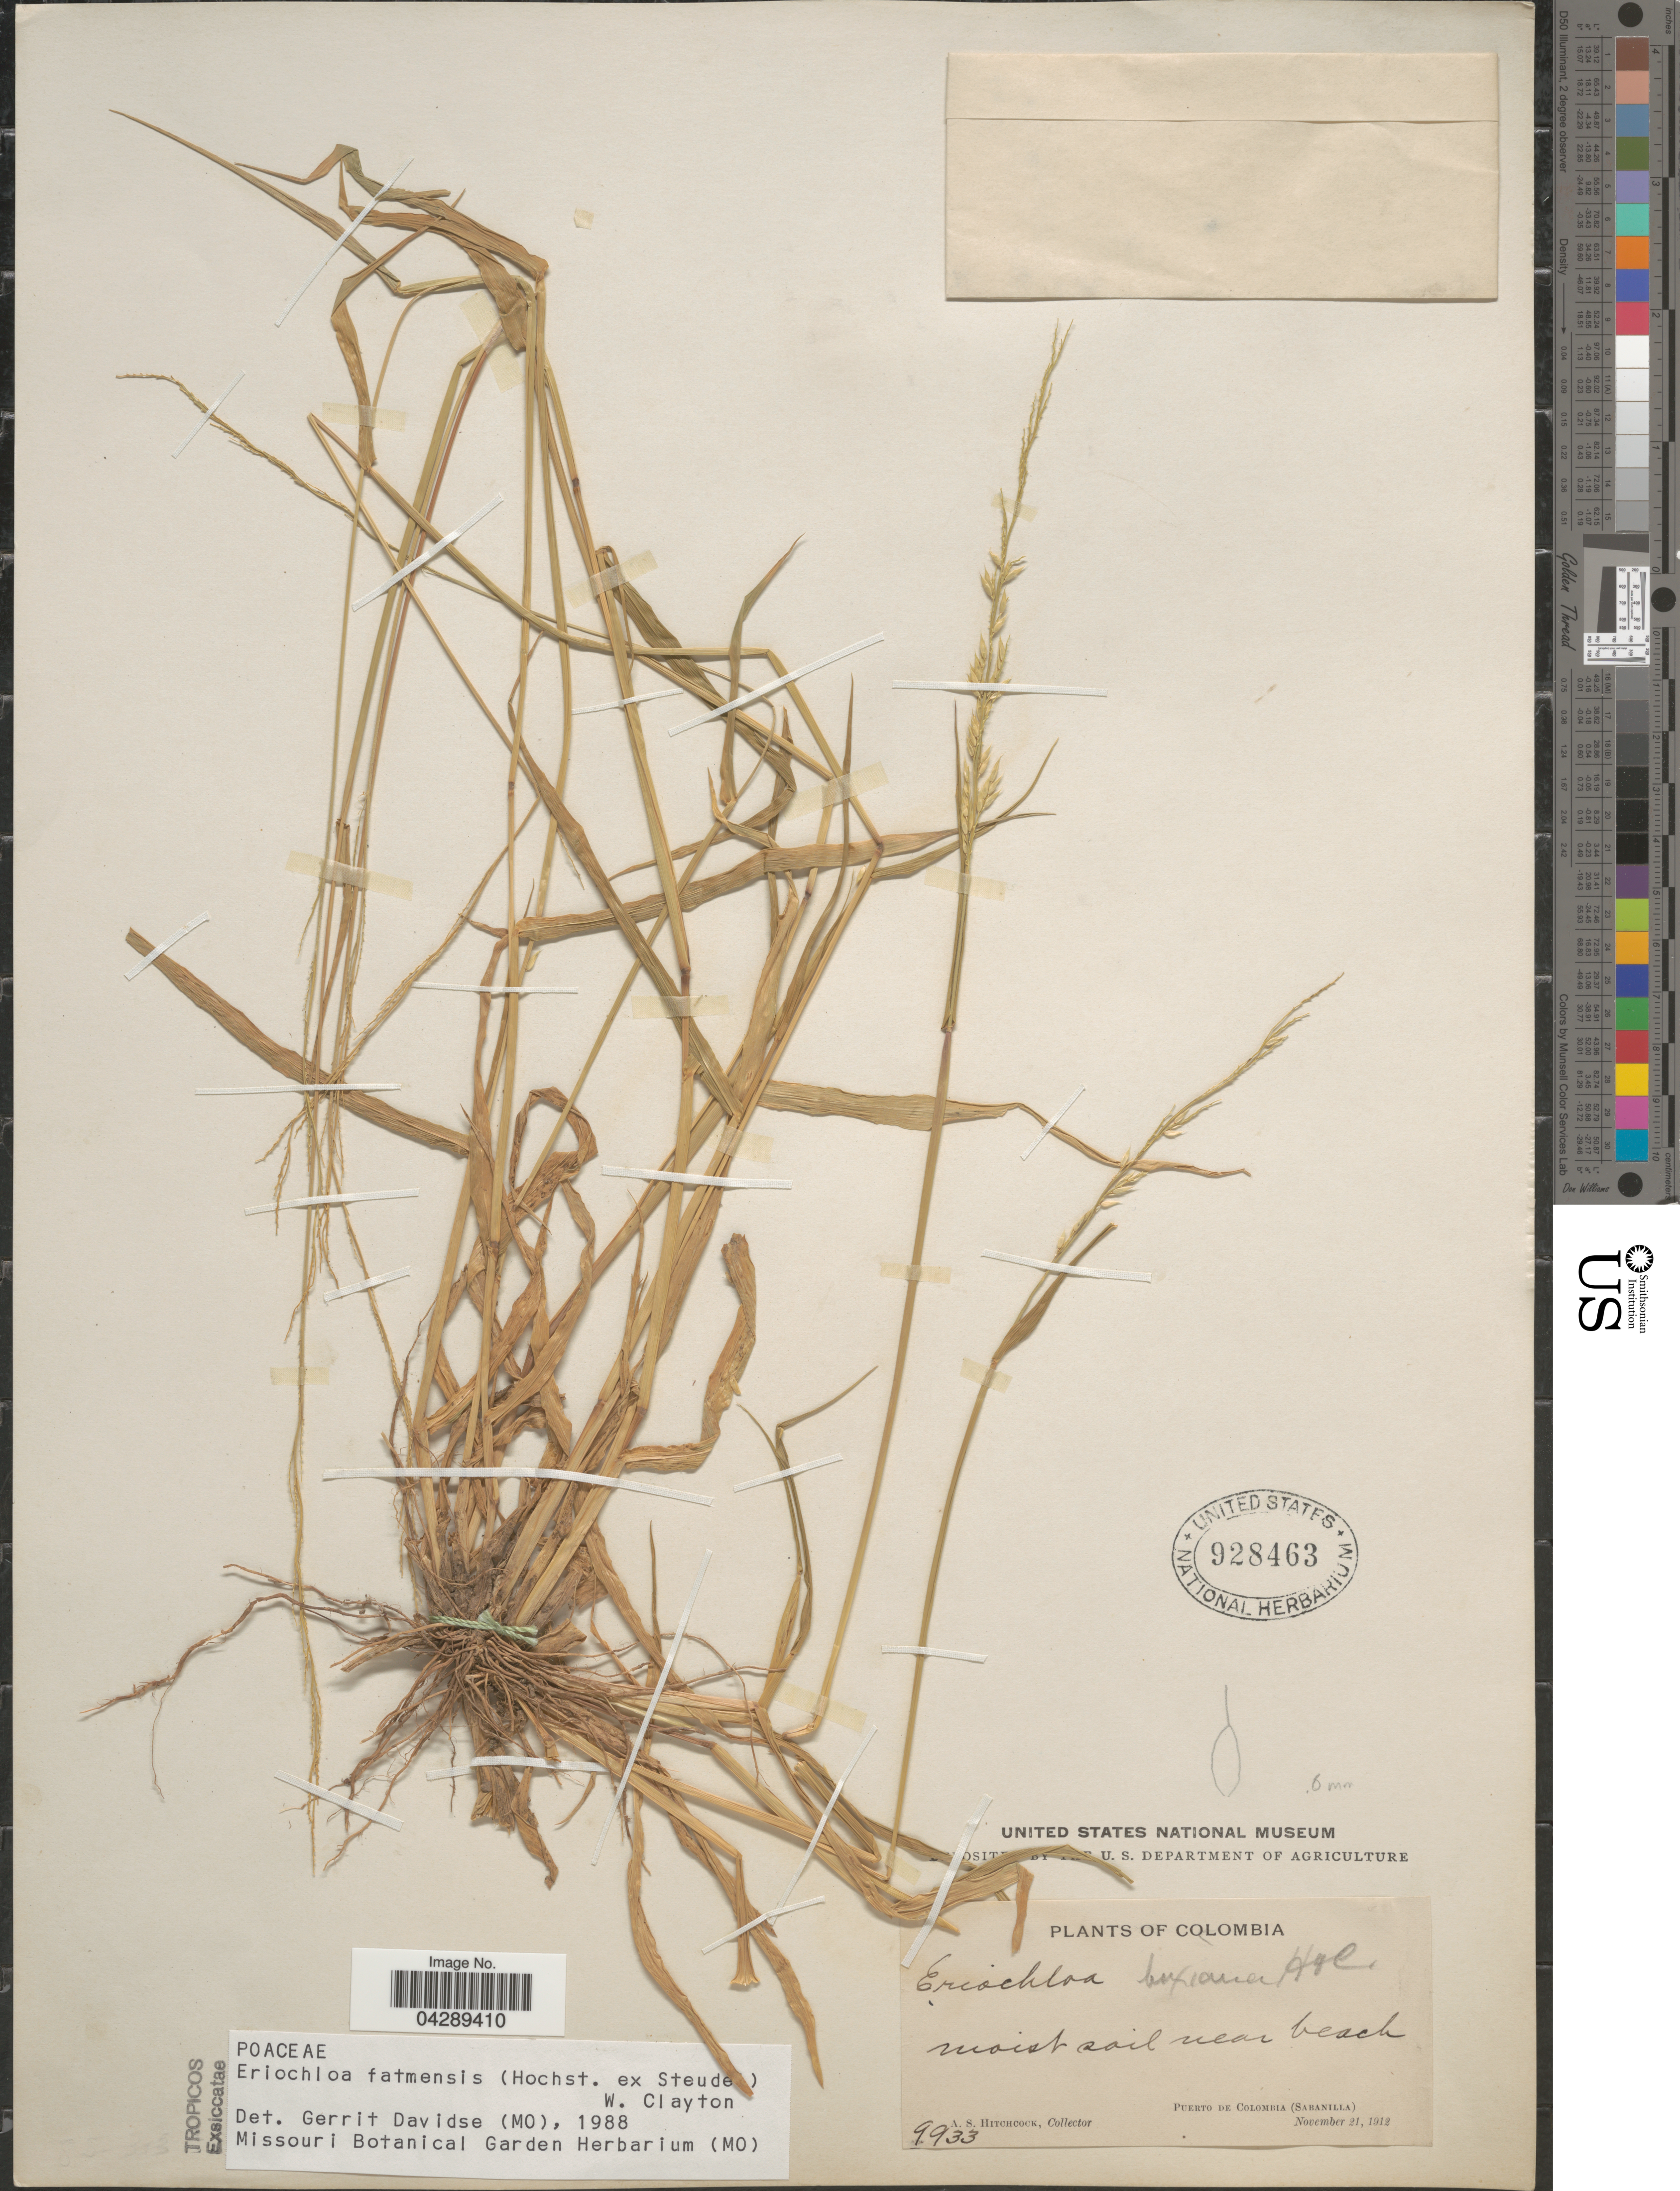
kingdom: Plantae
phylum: Tracheophyta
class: Liliopsida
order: Poales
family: Poaceae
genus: Eriochloa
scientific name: Eriochloa fatmensis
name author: (Hochst. & Steud.) Clayton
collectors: A. S. Hitchcock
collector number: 9933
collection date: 1912-11-21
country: Colombia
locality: Moist soil near beach. Puerto de Colombia (Sabanilla).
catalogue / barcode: US 928463